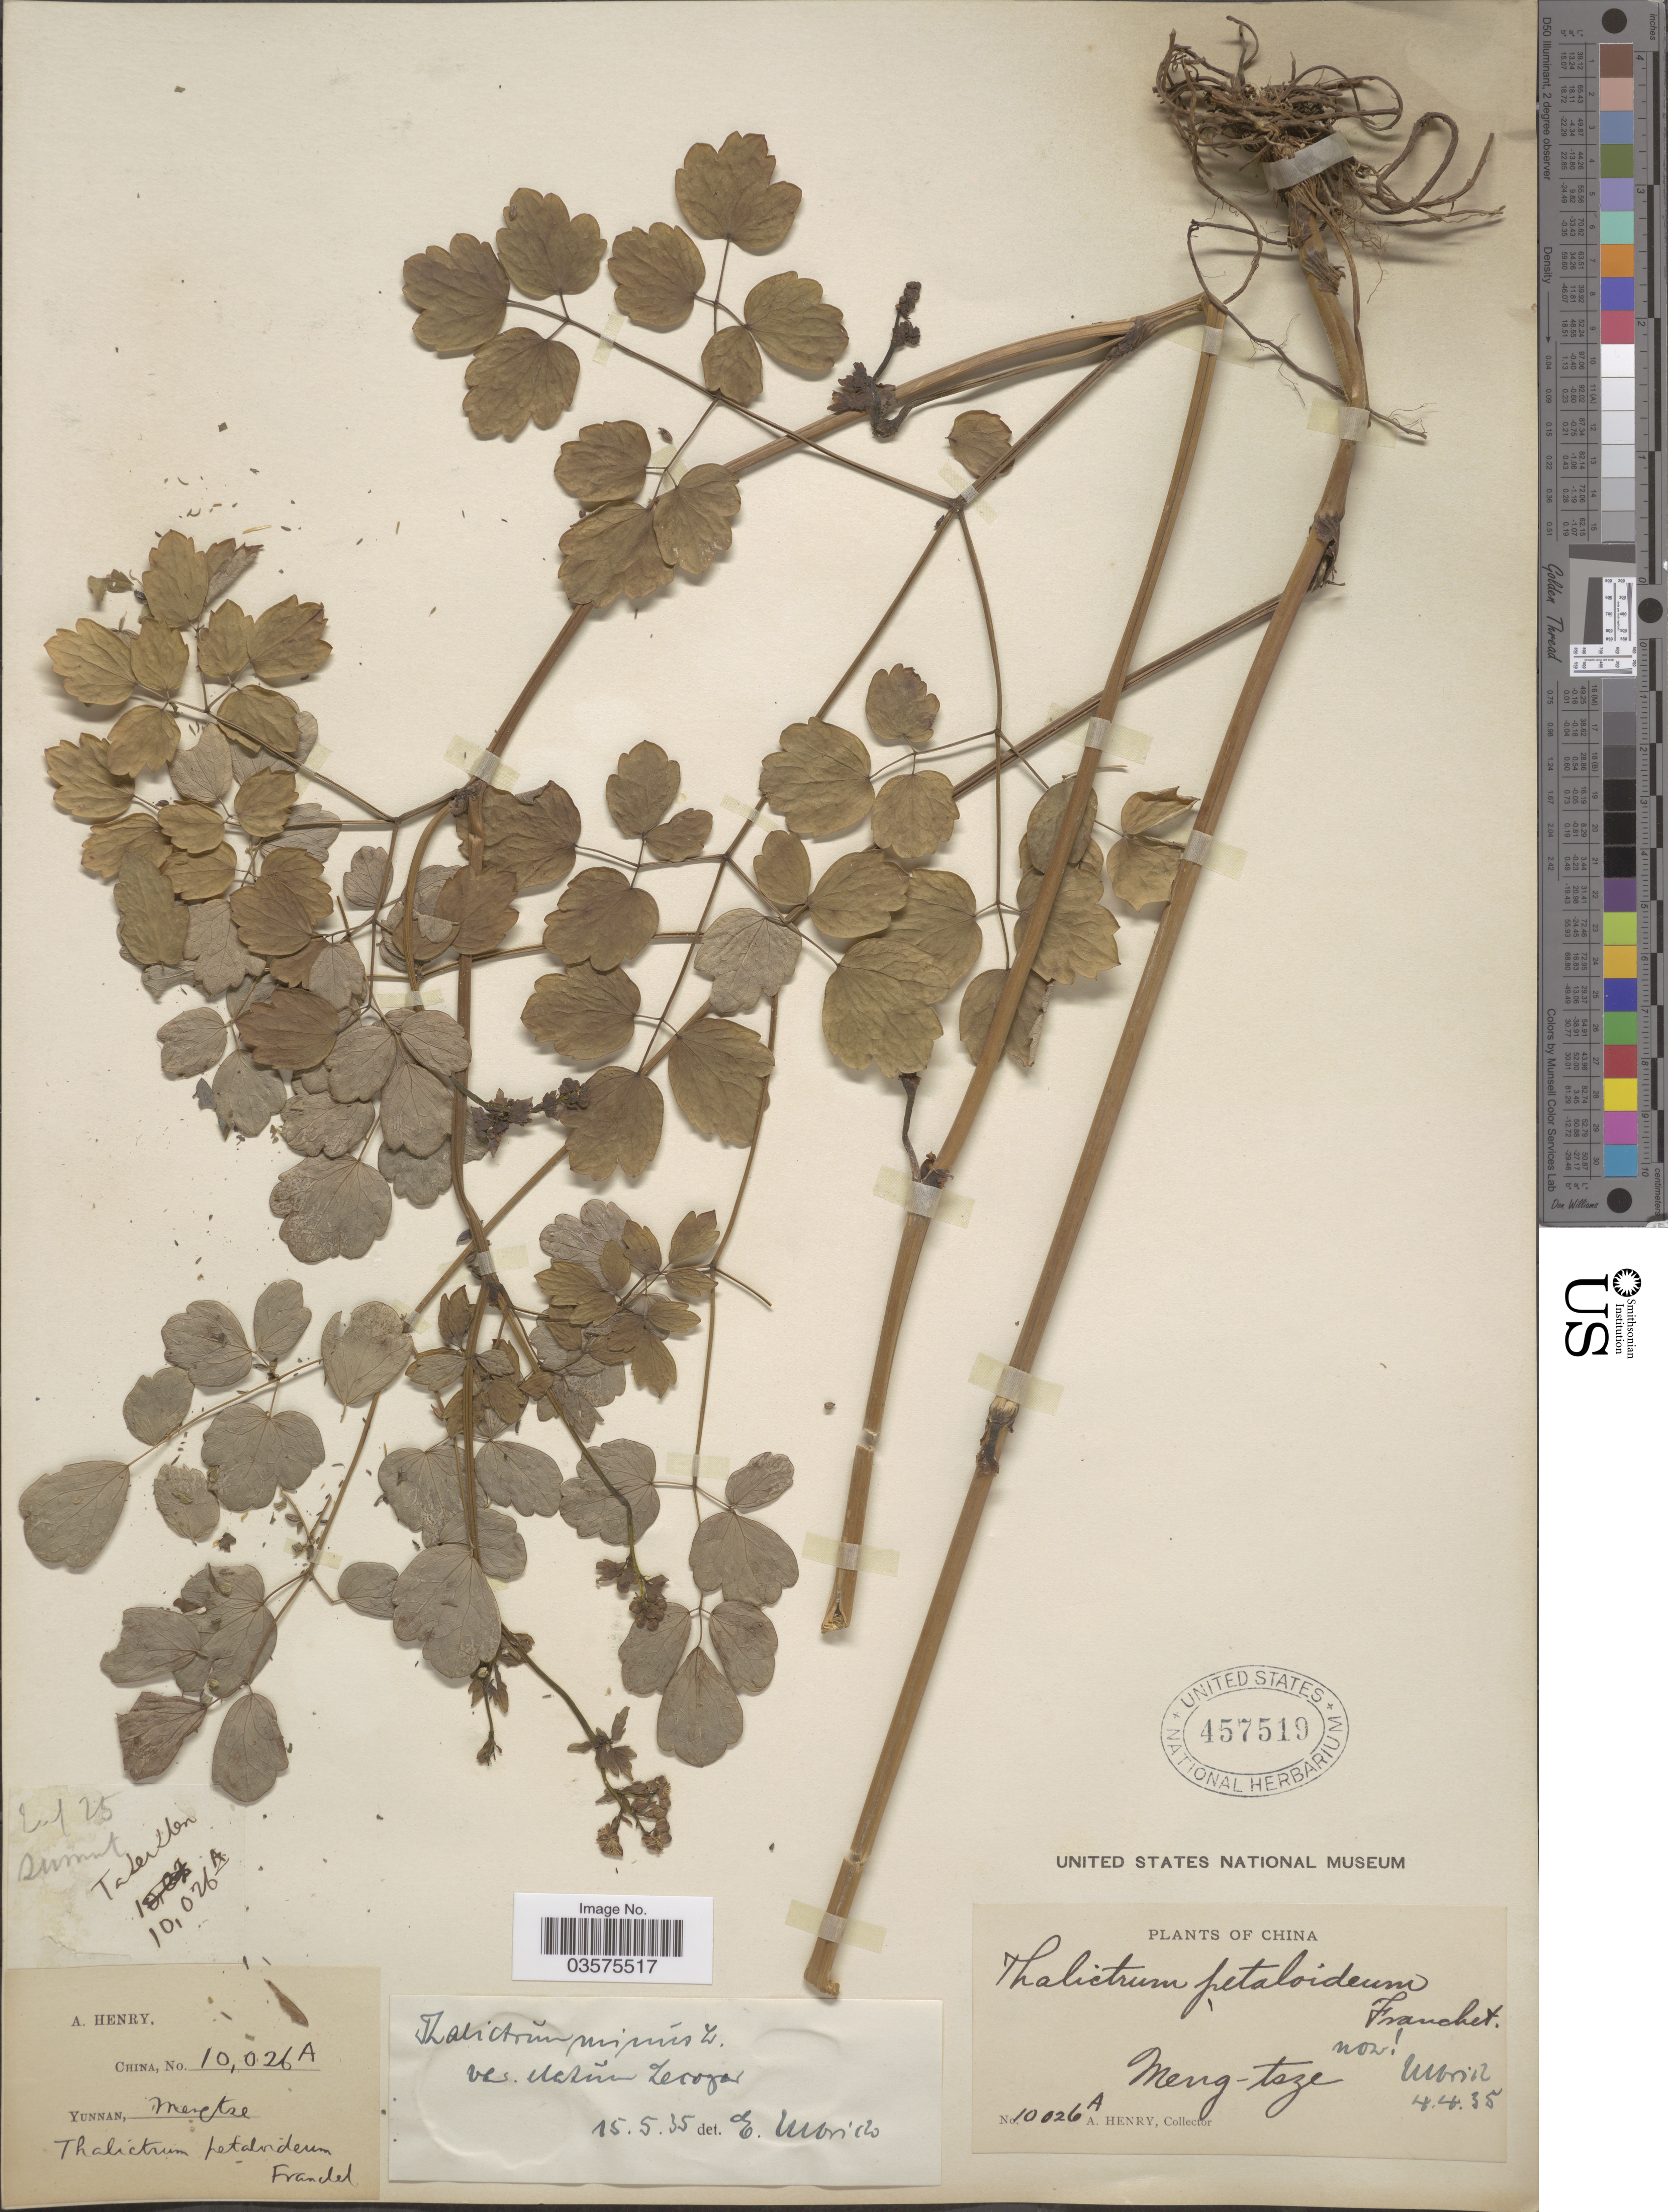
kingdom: Plantae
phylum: Tracheophyta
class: Magnoliopsida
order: Ranunculales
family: Ranunculaceae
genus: Thalictrum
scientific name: Thalictrum minus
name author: L.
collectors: A. Henry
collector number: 10026 A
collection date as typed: Transcribed d/m/y: /7/25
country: China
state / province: Yunnan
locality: Meng-tze. Summit Ta Lei Shen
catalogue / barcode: US 457519